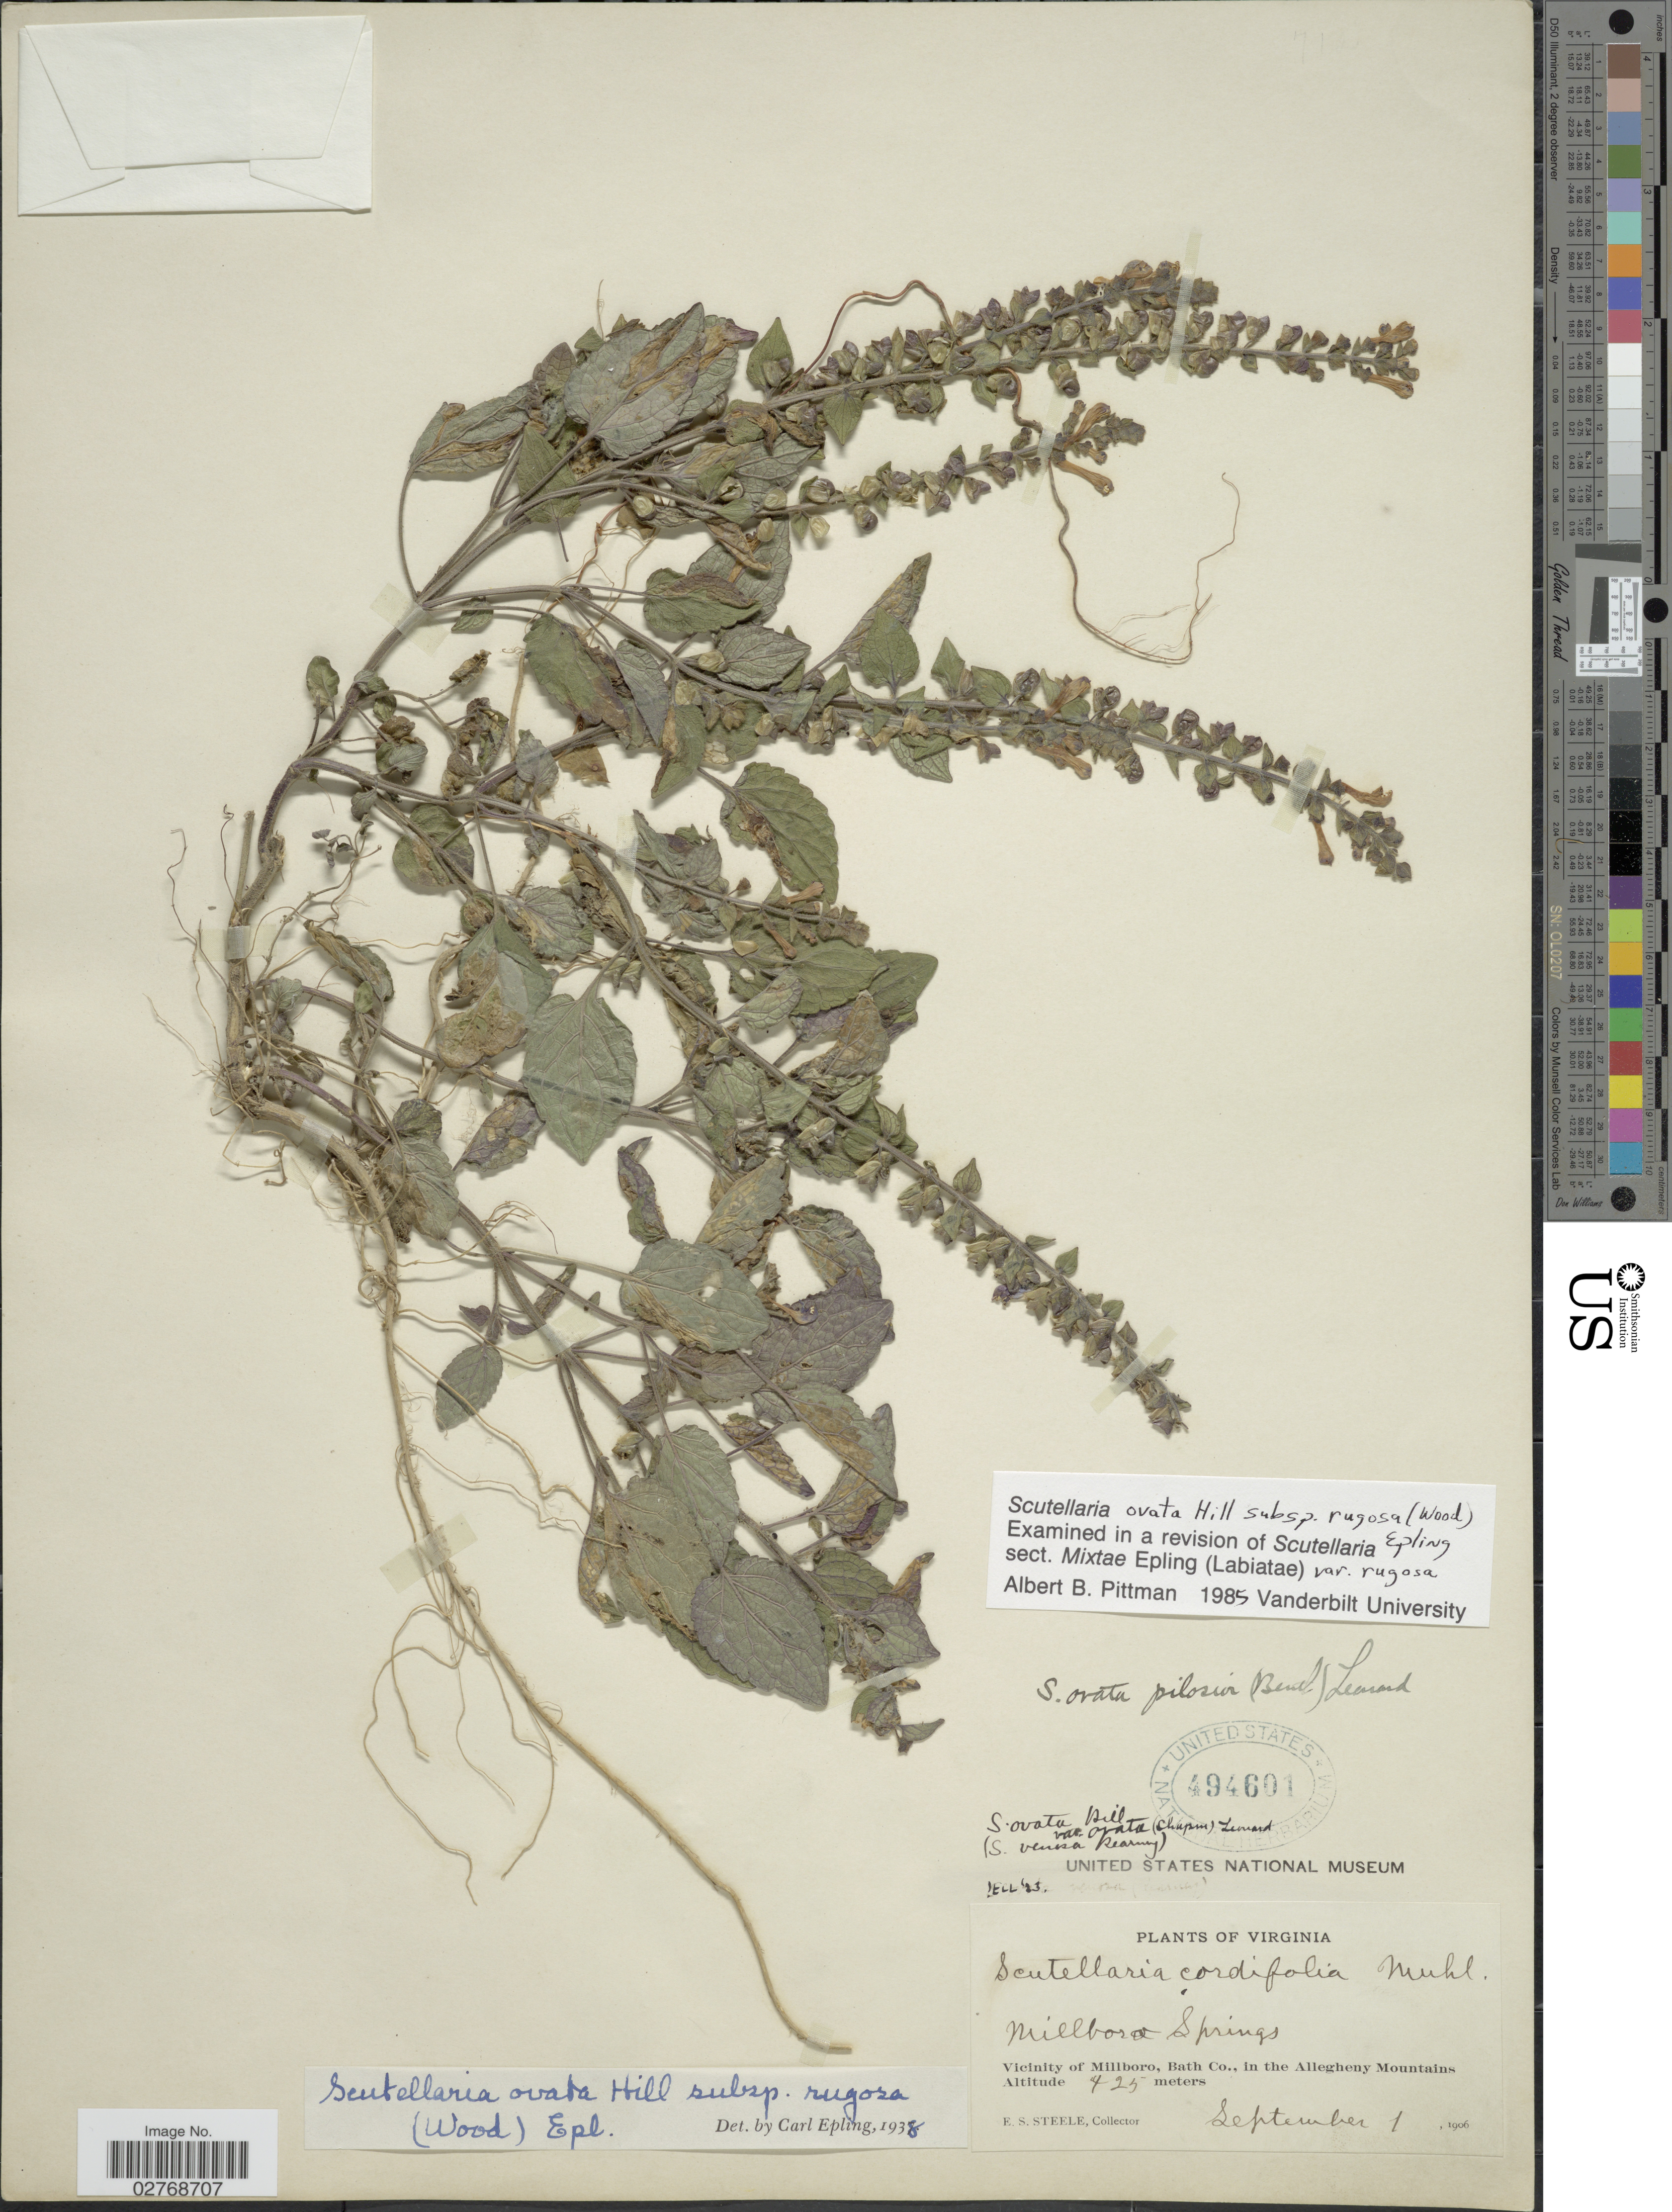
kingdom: Plantae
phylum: Tracheophyta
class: Magnoliopsida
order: Lamiales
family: Lamiaceae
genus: Scutellaria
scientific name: Scutellaria ovata subsp. rugosa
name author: (Alph. Wood) Epling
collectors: E. Steele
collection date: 1906-09-01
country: United States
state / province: Virginia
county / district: Bath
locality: Millboro Springs. Vicinity of Millboro, Bath Co., in the Allegheny Mountains.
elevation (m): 425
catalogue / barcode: US 494601